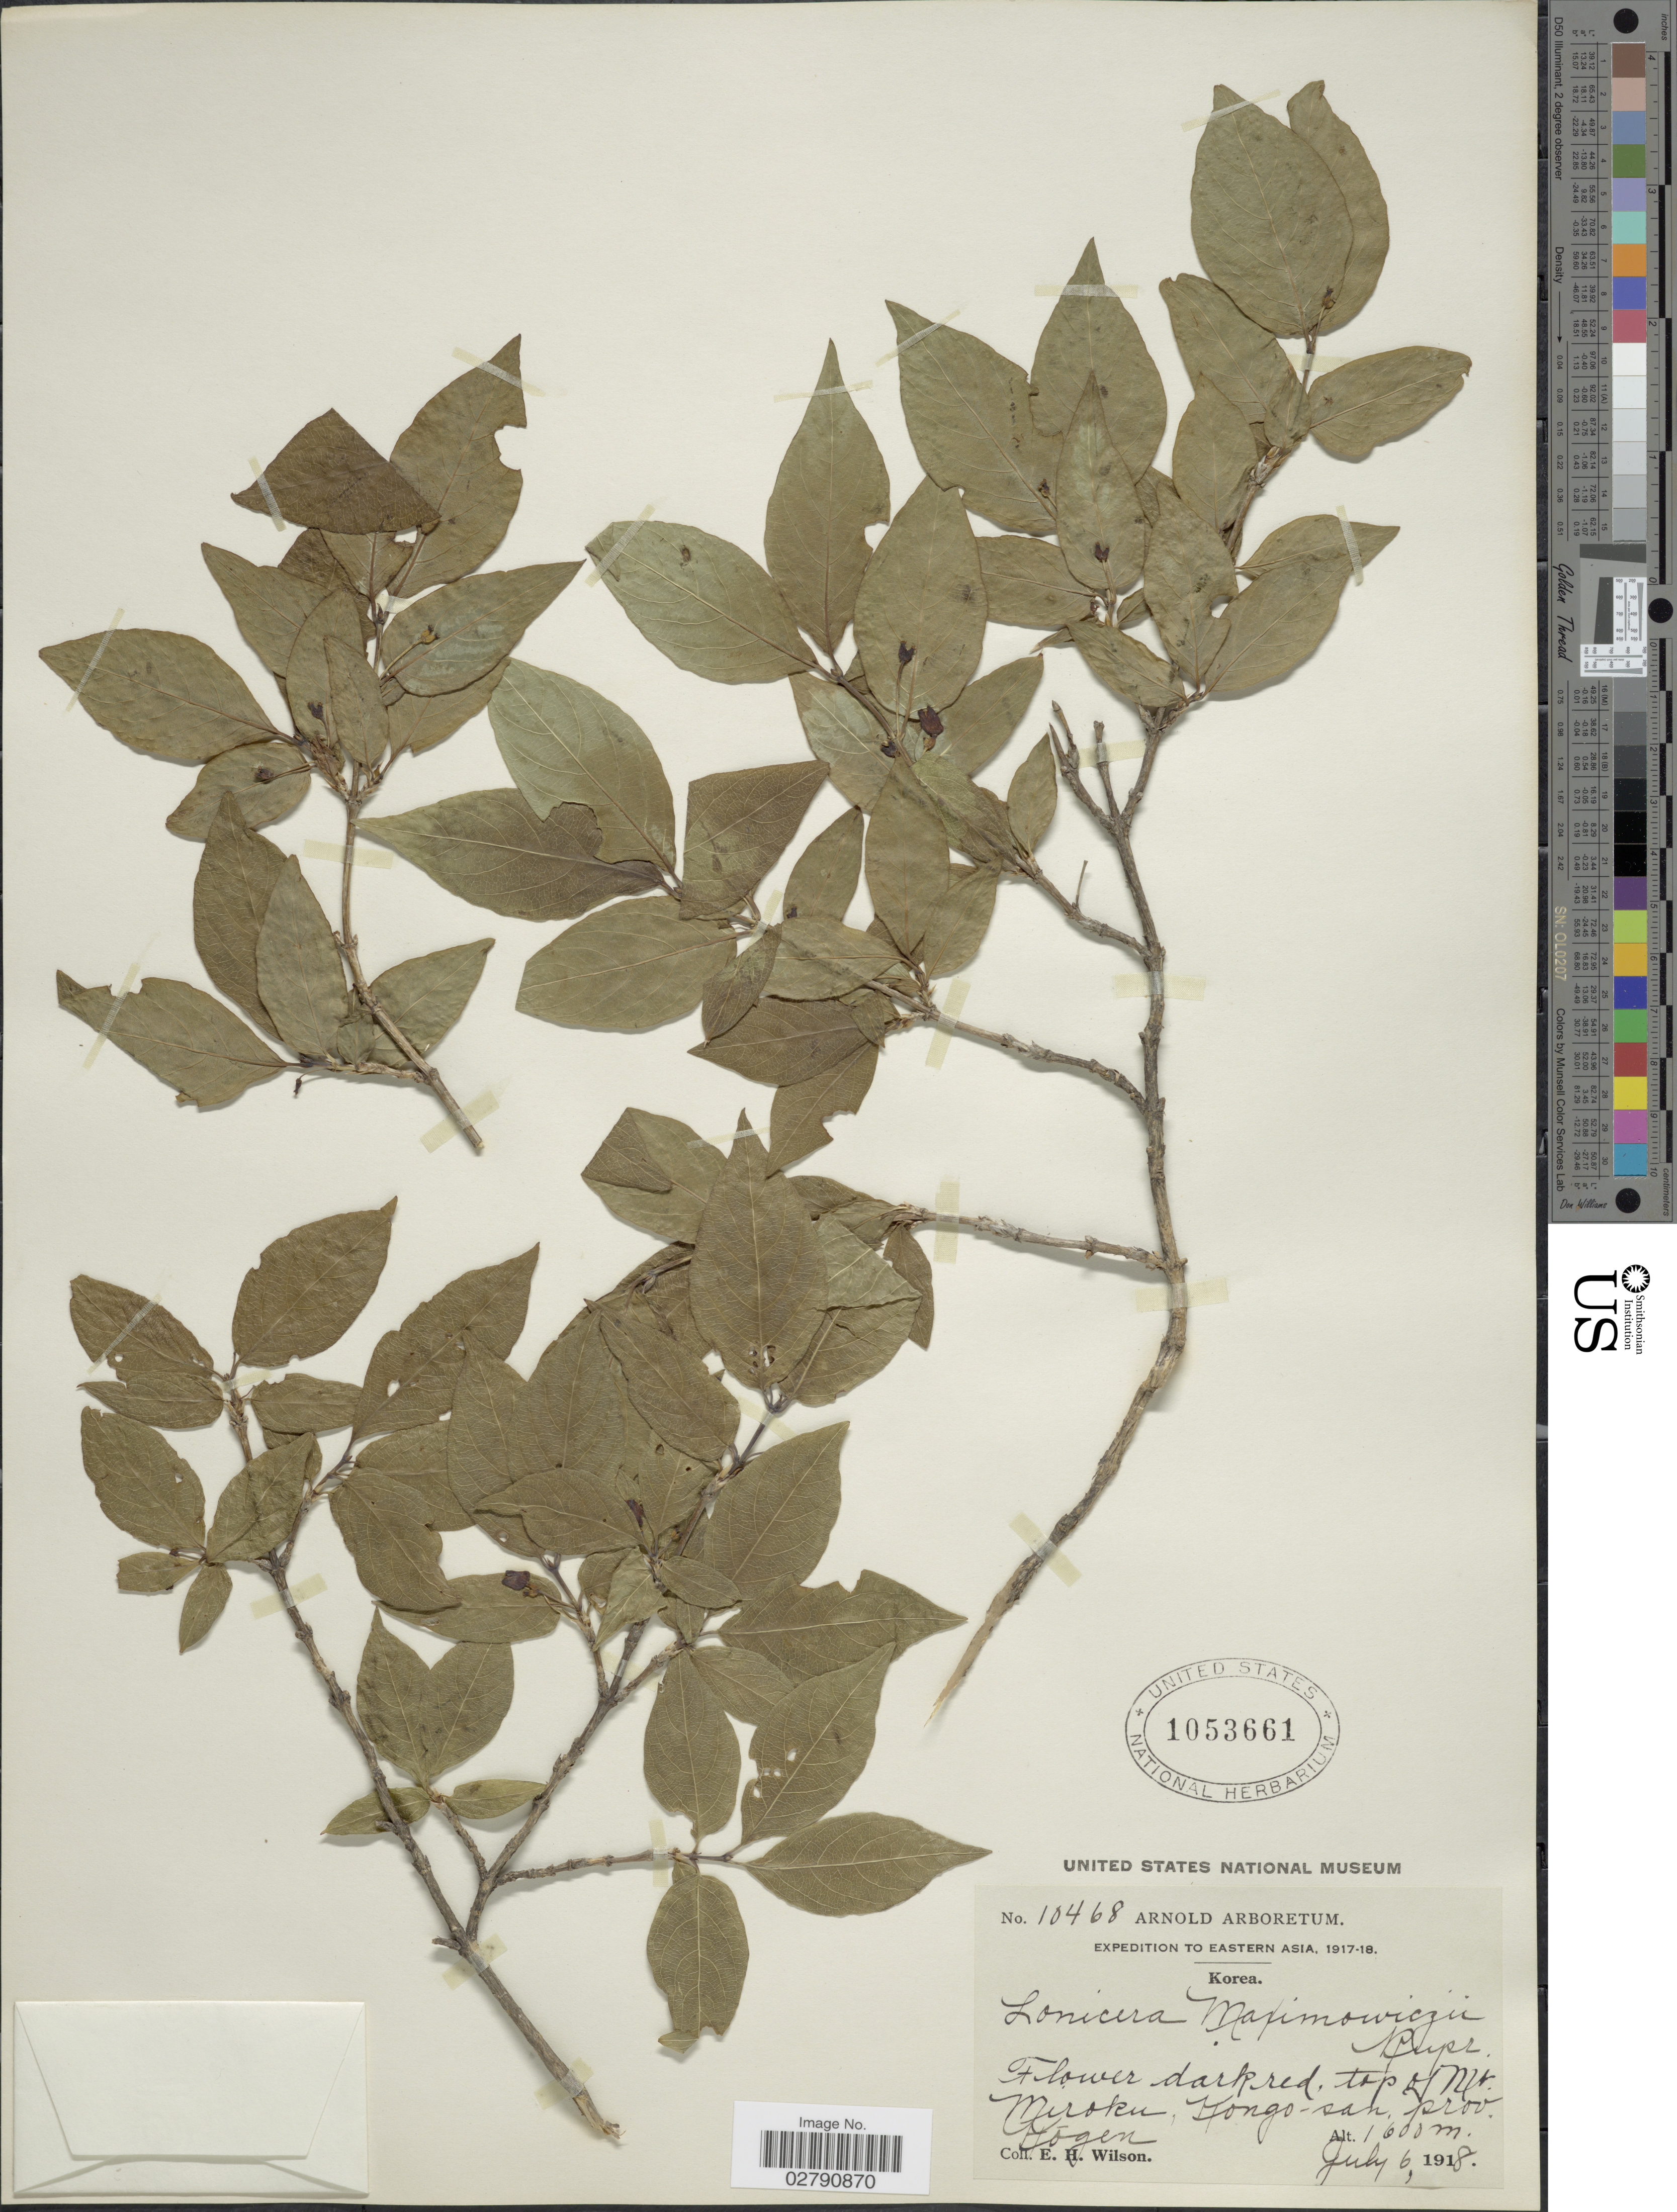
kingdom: Plantae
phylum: Tracheophyta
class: Magnoliopsida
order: Dipsacales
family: Caprifoliaceae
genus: Lonicera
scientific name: Lonicera maximowiczii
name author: (Rupr.) Regel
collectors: E. Wilson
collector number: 10468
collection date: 1918-07-06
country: North Korea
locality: Eastern Aisa. Top of Mt. Miroku, Kongo-san, prov. Kogen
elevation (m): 1600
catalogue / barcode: US 1053661